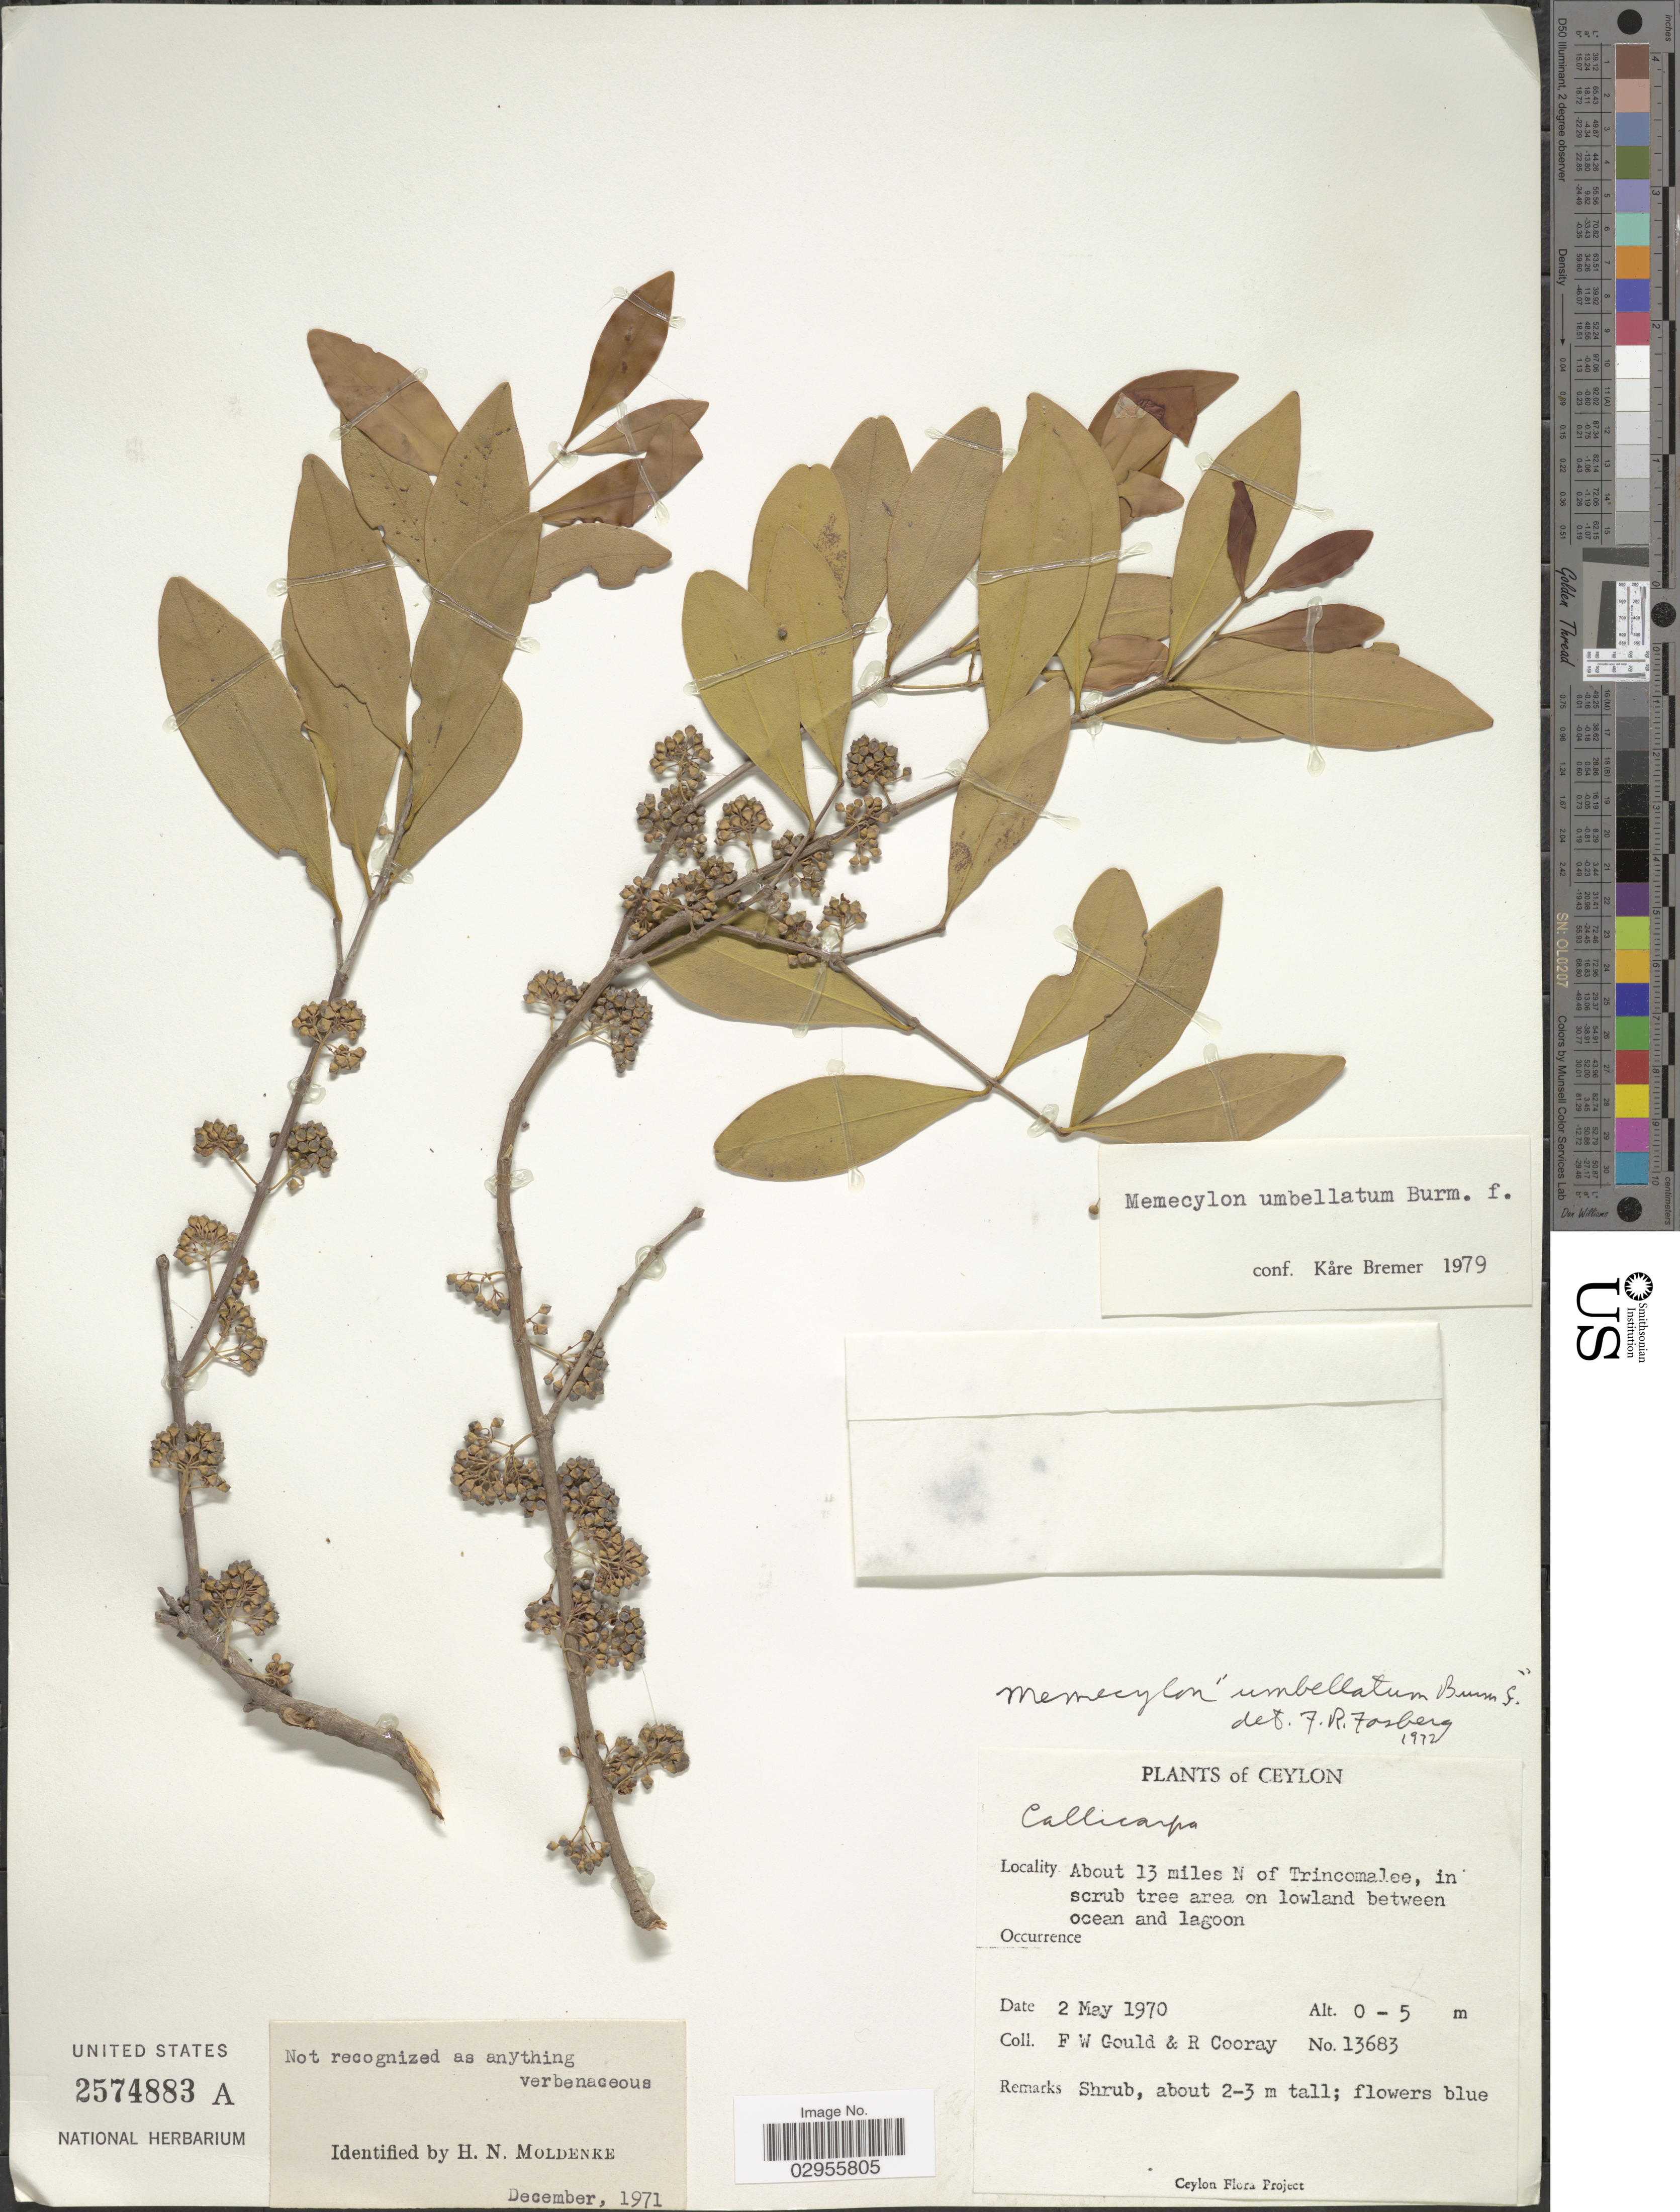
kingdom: Plantae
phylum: Tracheophyta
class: Magnoliopsida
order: Myrtales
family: Melastomataceae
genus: Memecylon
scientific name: Memecylon umbellatum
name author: Burm. f.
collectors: F. W. Gould & R. Cooray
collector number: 13683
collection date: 1970-05-02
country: Sri Lanka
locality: Ceylon, About 13 miles N of Trincomalee, in scrub tree area on lowland between oceaan and lagoon.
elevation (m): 0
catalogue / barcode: US 2574883A